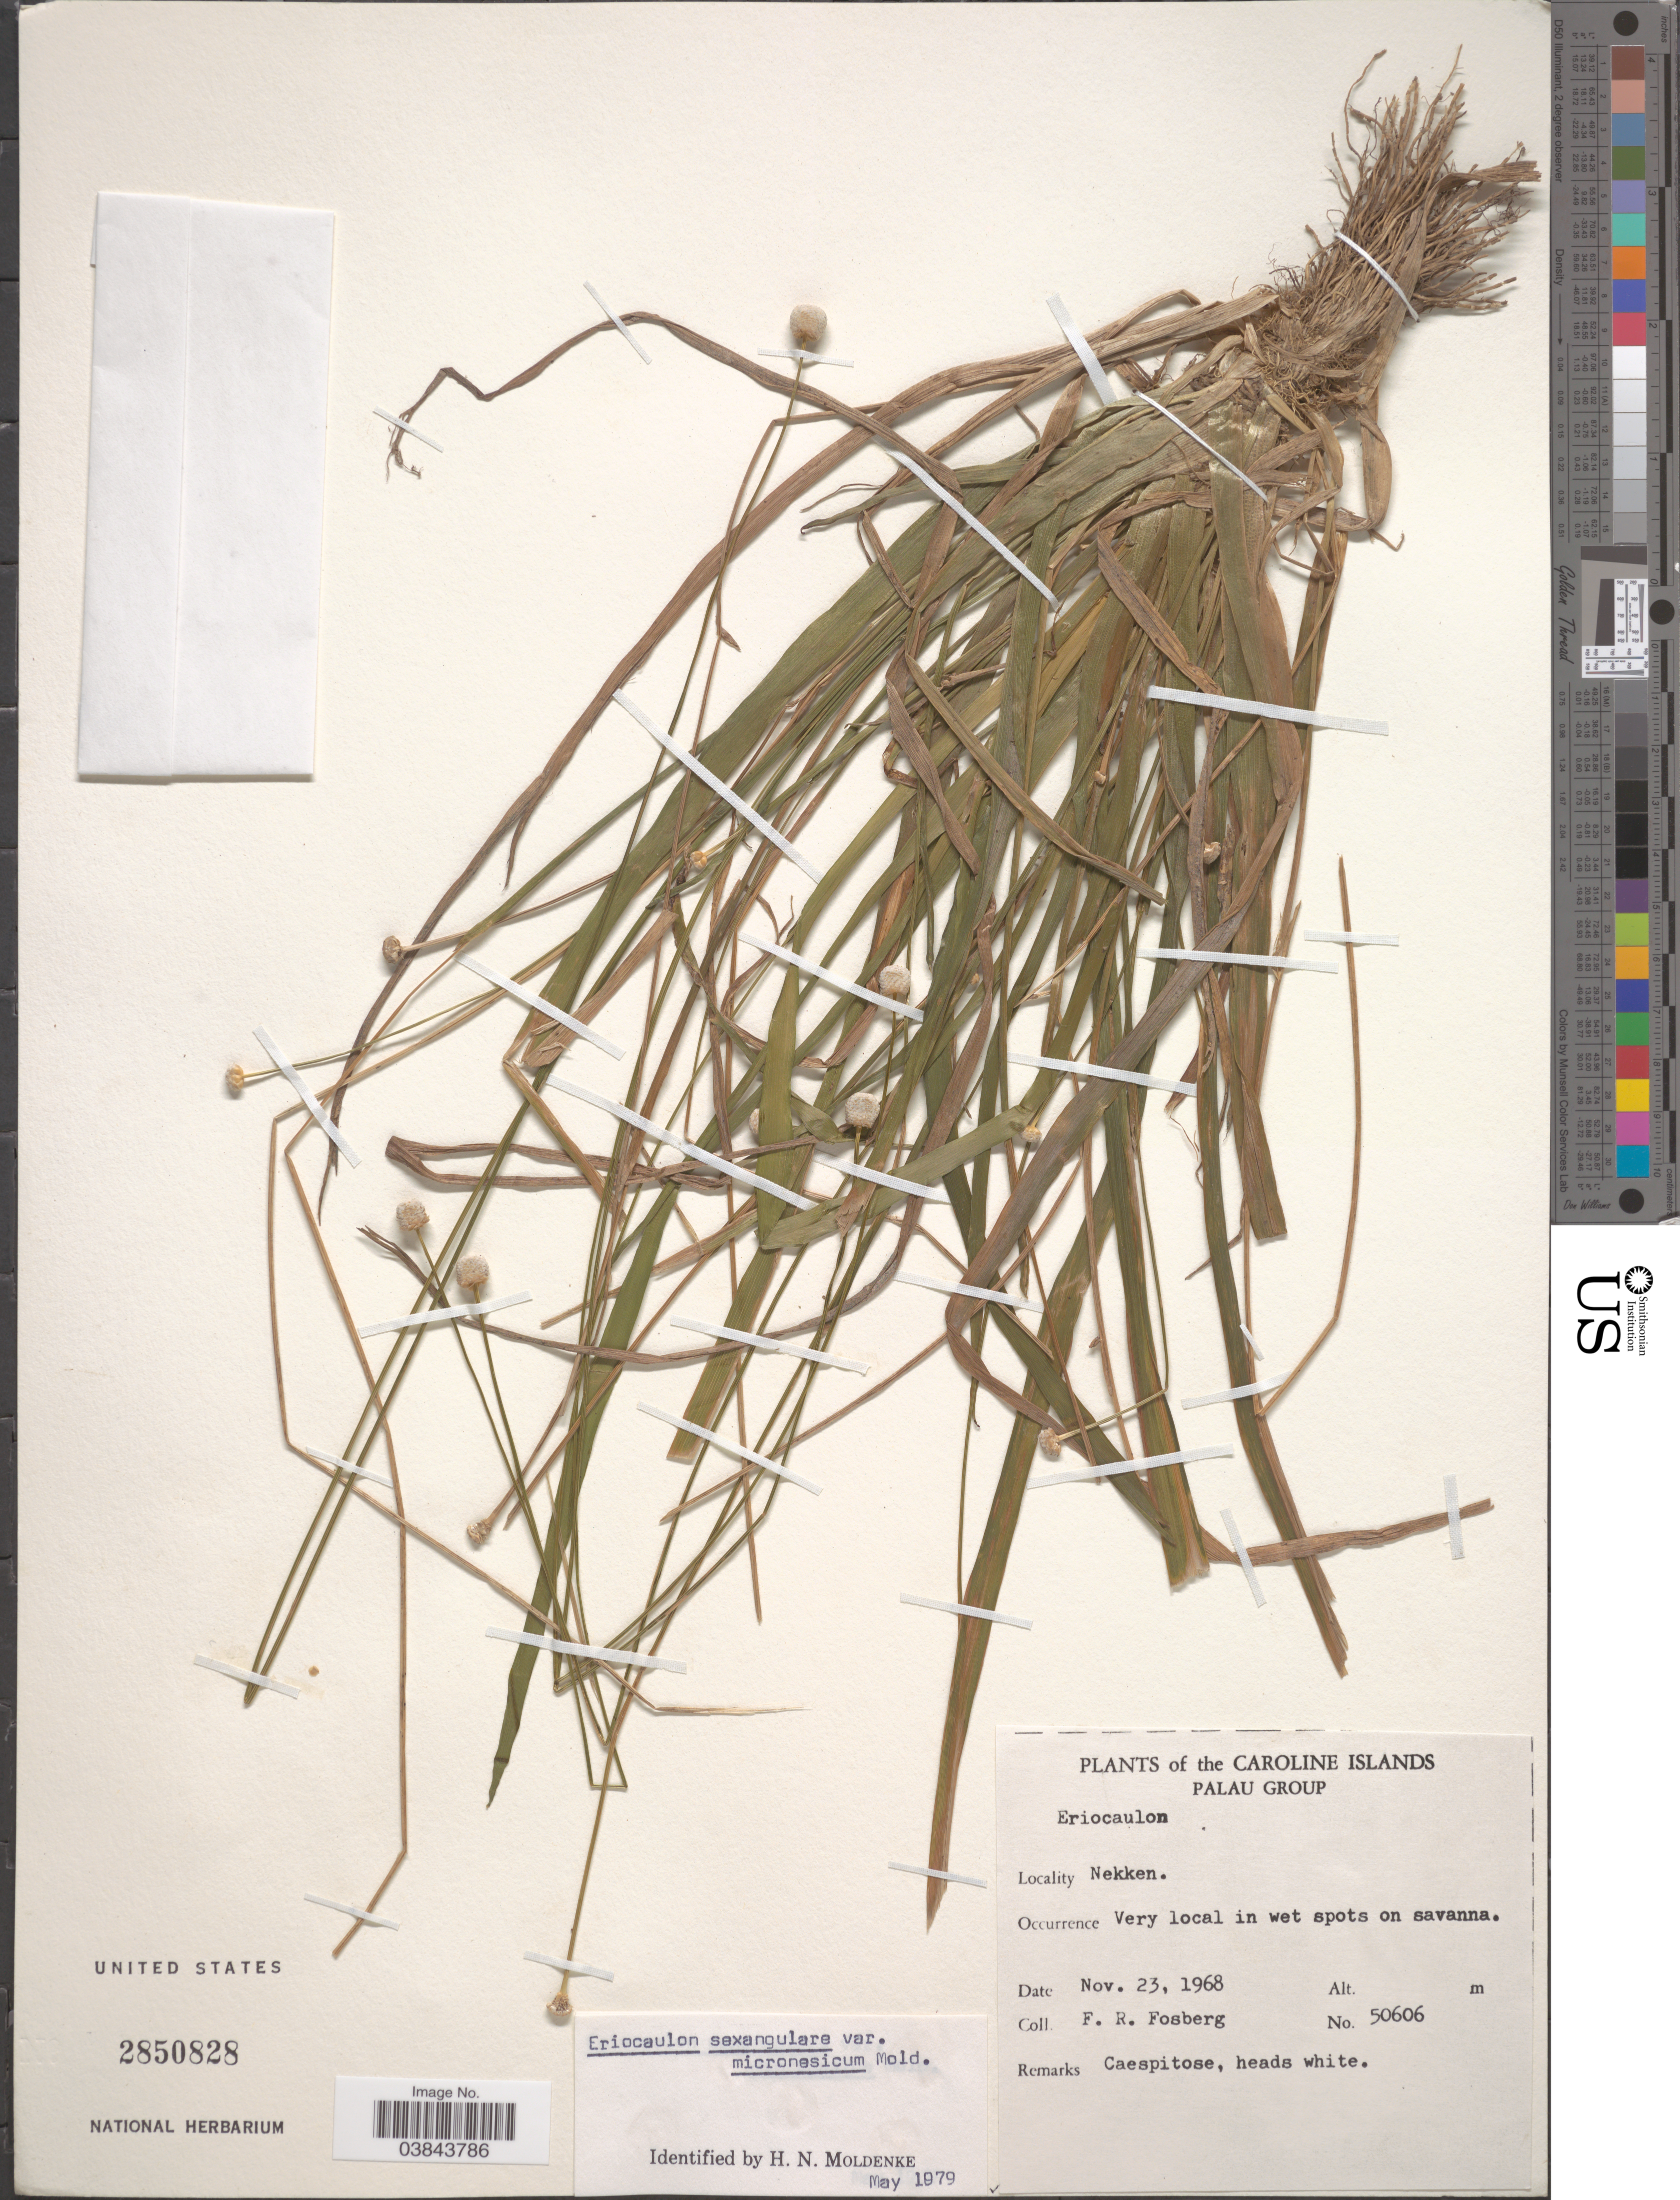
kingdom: Plantae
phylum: Tracheophyta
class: Liliopsida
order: Poales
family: Eriocaulaceae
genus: Eriocaulon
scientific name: Eriocaulon sexangulare var. micronesicum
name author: Moldenke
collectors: F. R. Fosberg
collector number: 50606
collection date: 1968-11-23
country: Palau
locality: Caroline Islands. Palau Group. Nekken.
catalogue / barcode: US 2850828